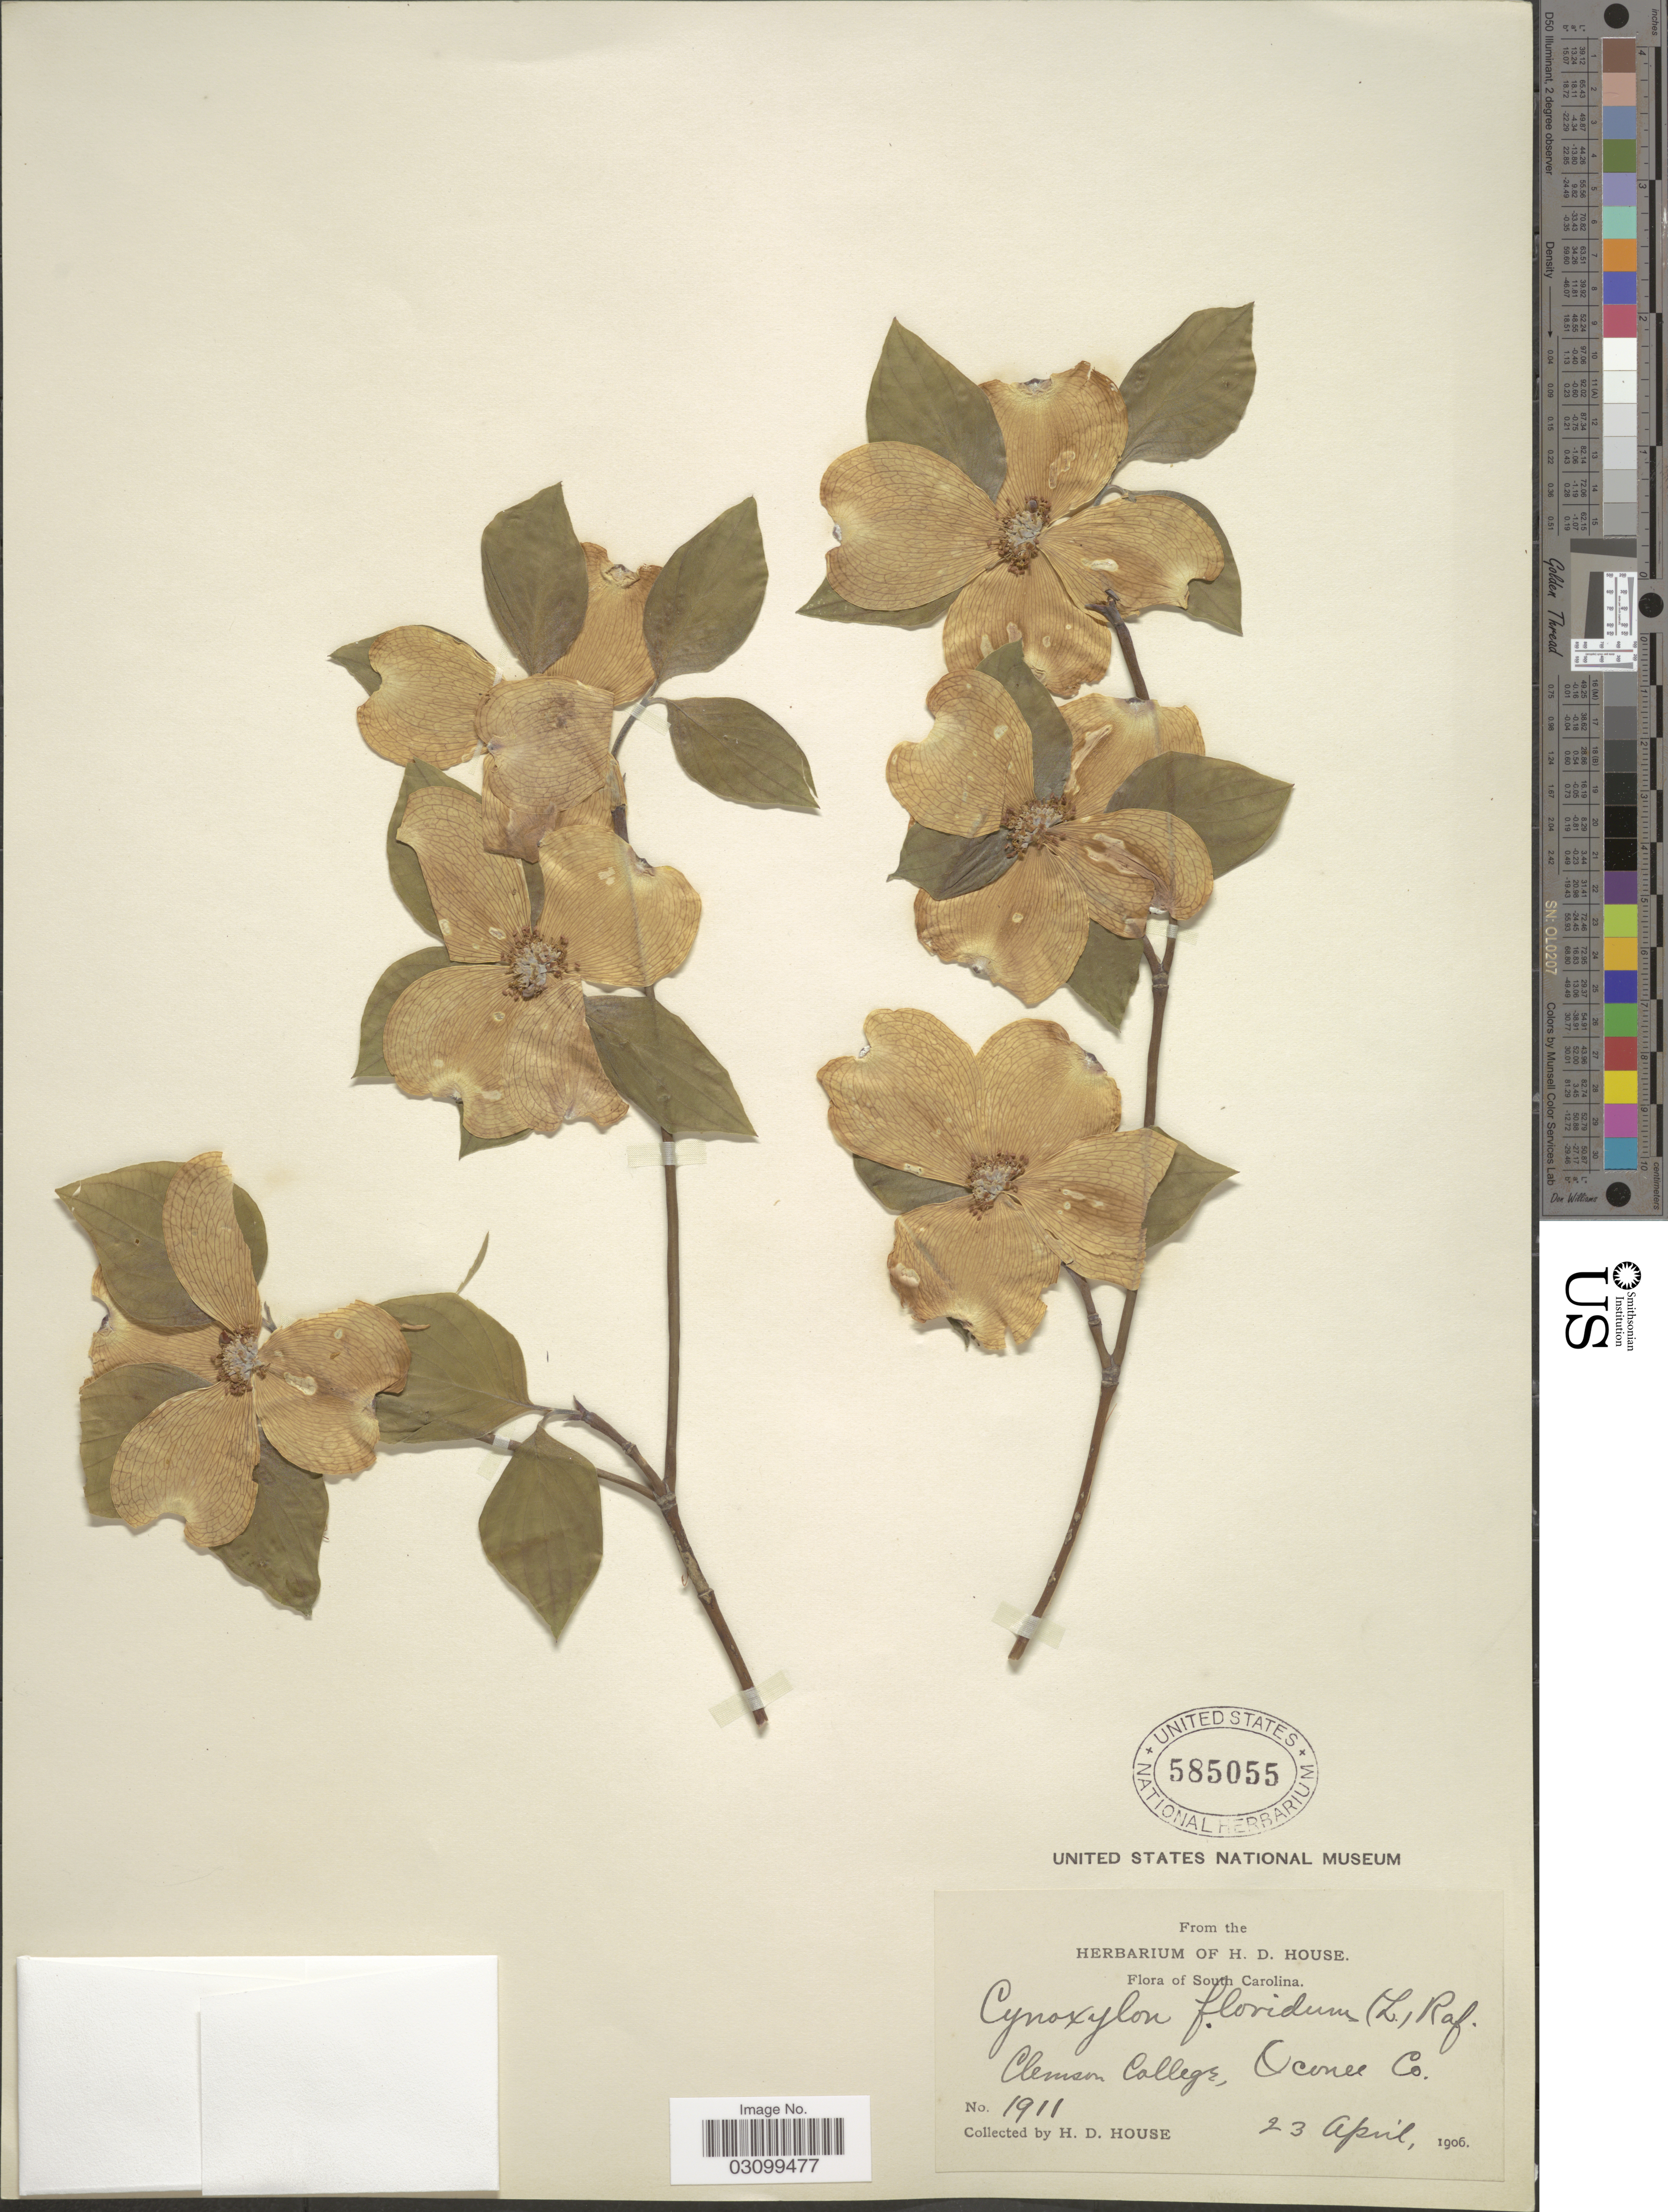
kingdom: Plantae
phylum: Tracheophyta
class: Magnoliopsida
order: Cornales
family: Cornaceae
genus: Cornus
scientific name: Cornus florida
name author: L.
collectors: H. D. House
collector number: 1911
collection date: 1906-04-23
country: United States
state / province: South Carolina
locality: Clemson College, Oconee Co.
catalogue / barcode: US 585055